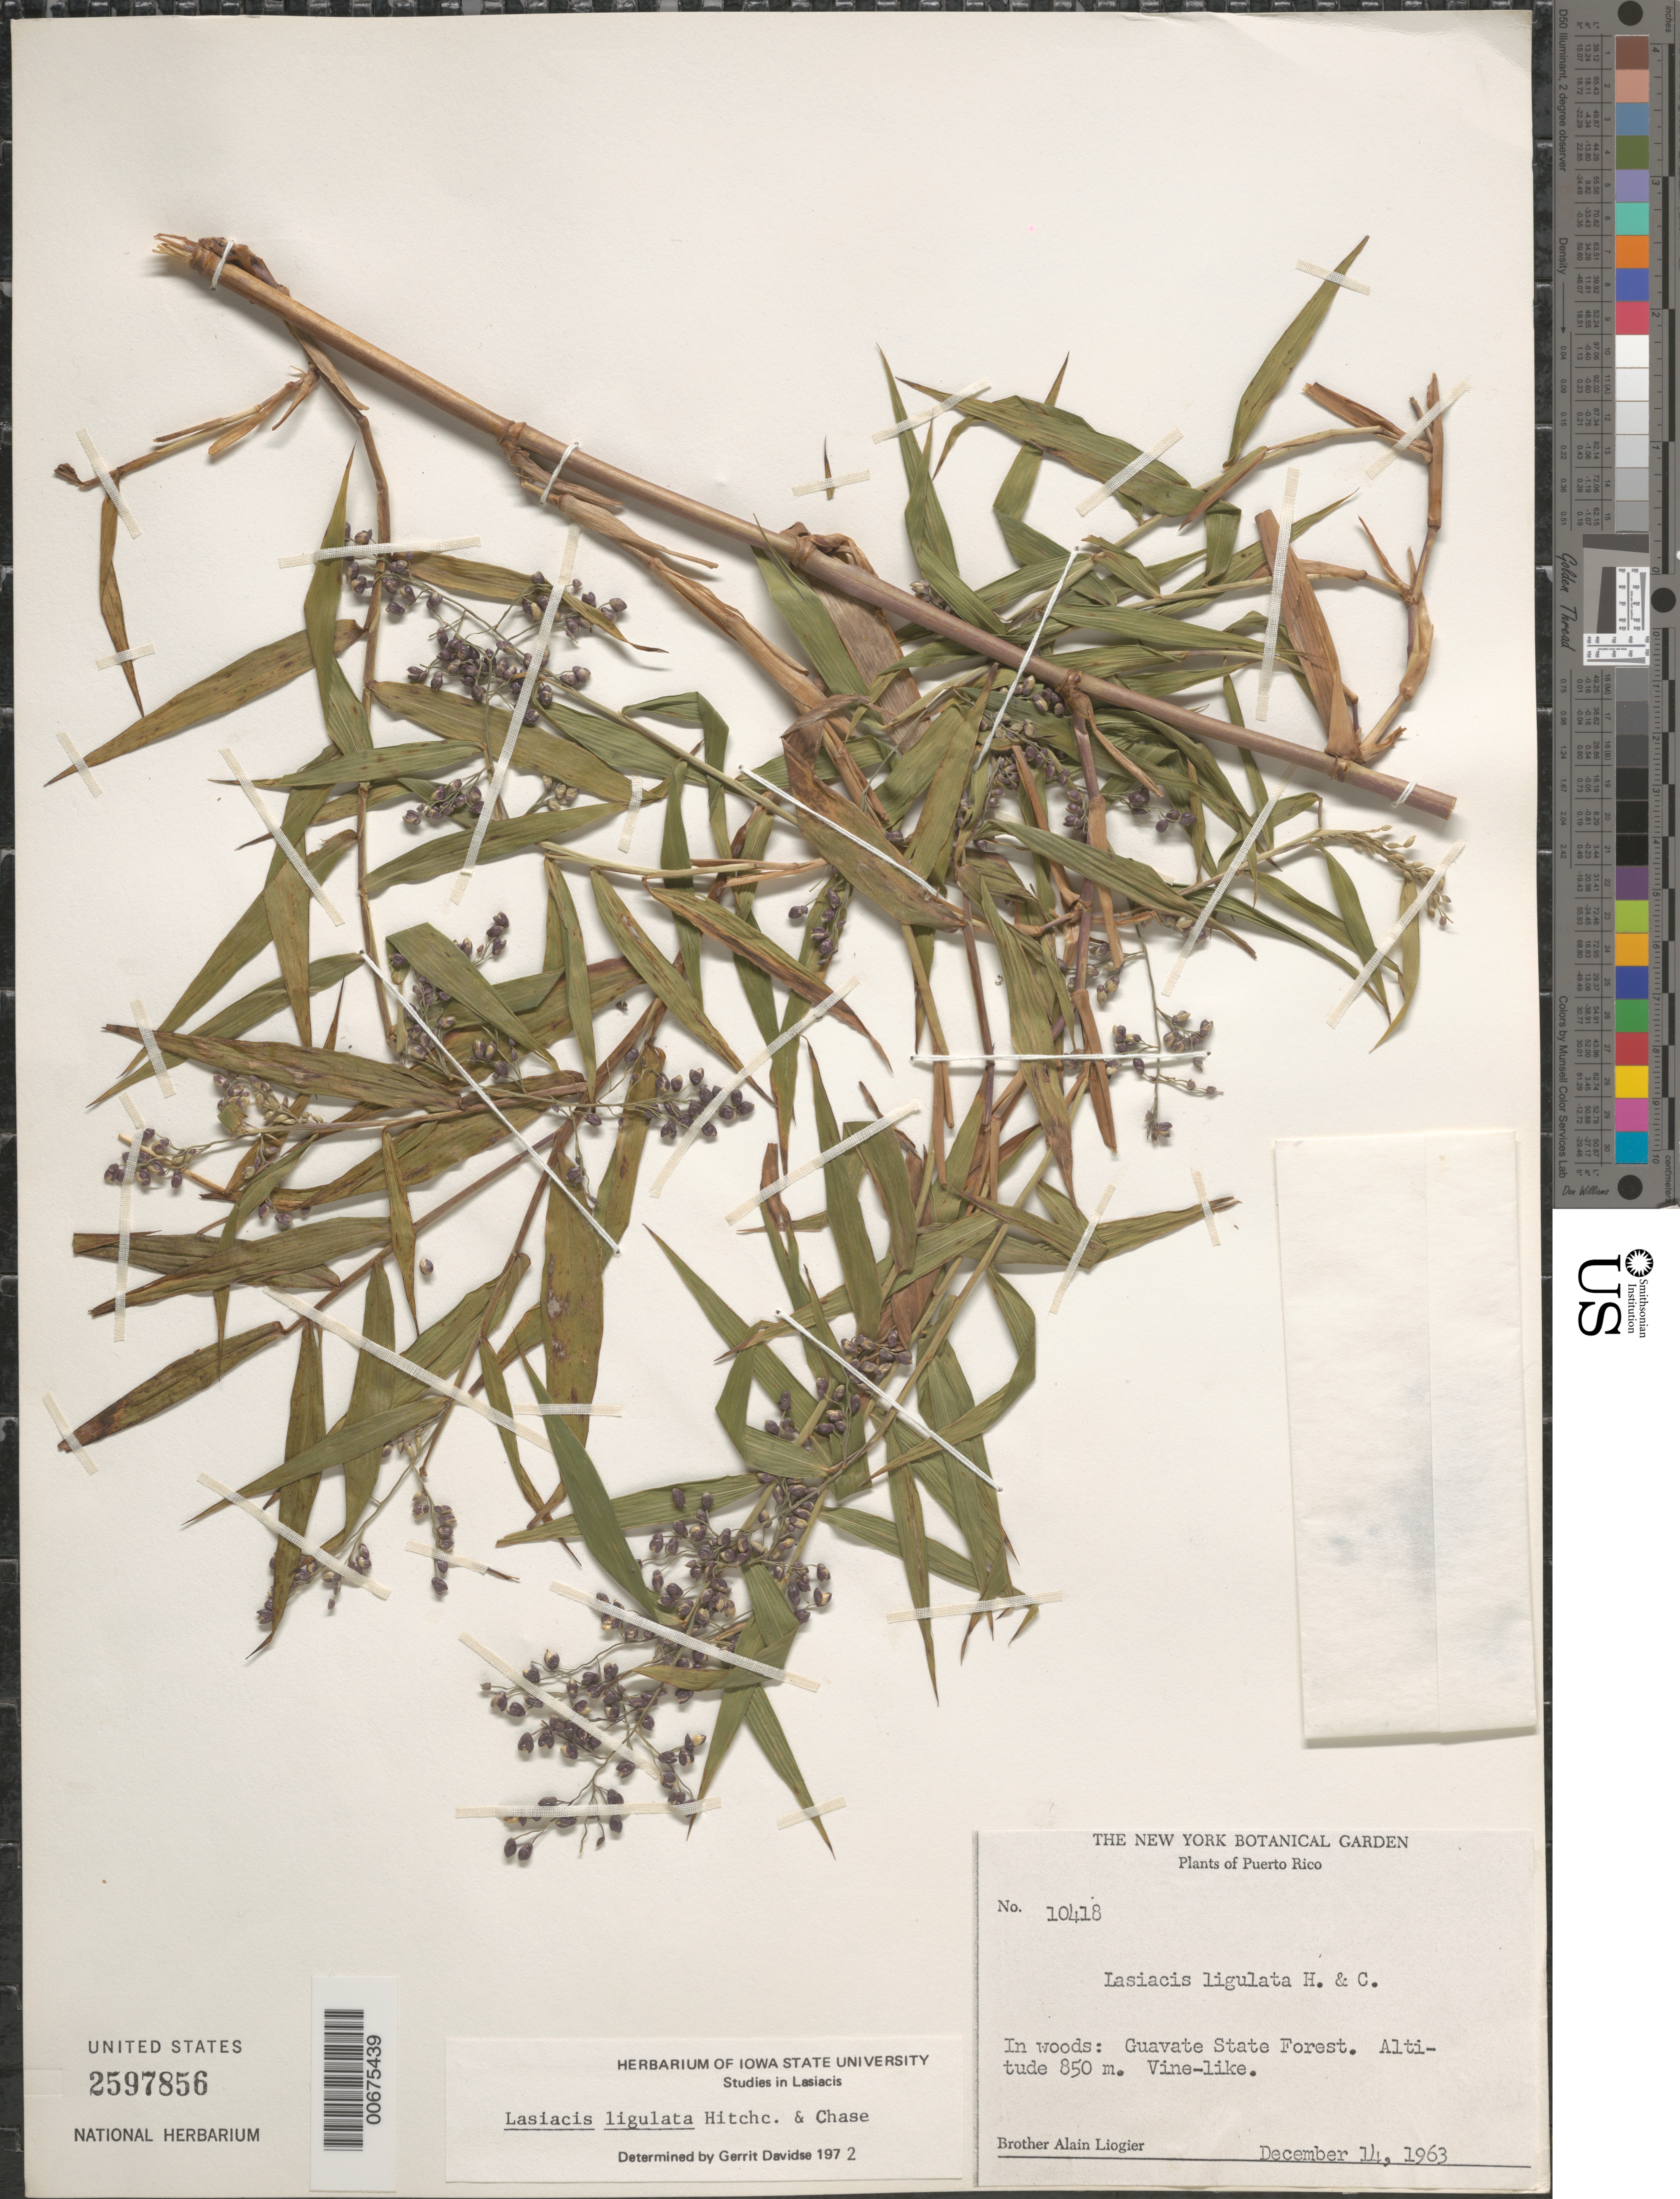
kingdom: Plantae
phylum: Tracheophyta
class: Liliopsida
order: Poales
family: Poaceae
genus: Lasiacis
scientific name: Lasiacis ligulata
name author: Hitchc. & Chase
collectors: A. H. Liogier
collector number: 10418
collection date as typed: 14 Dec 1963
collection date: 1963-12-14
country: Puerto Rico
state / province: Cayey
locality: Guavate State Forest. In woods.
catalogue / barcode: US 2597856